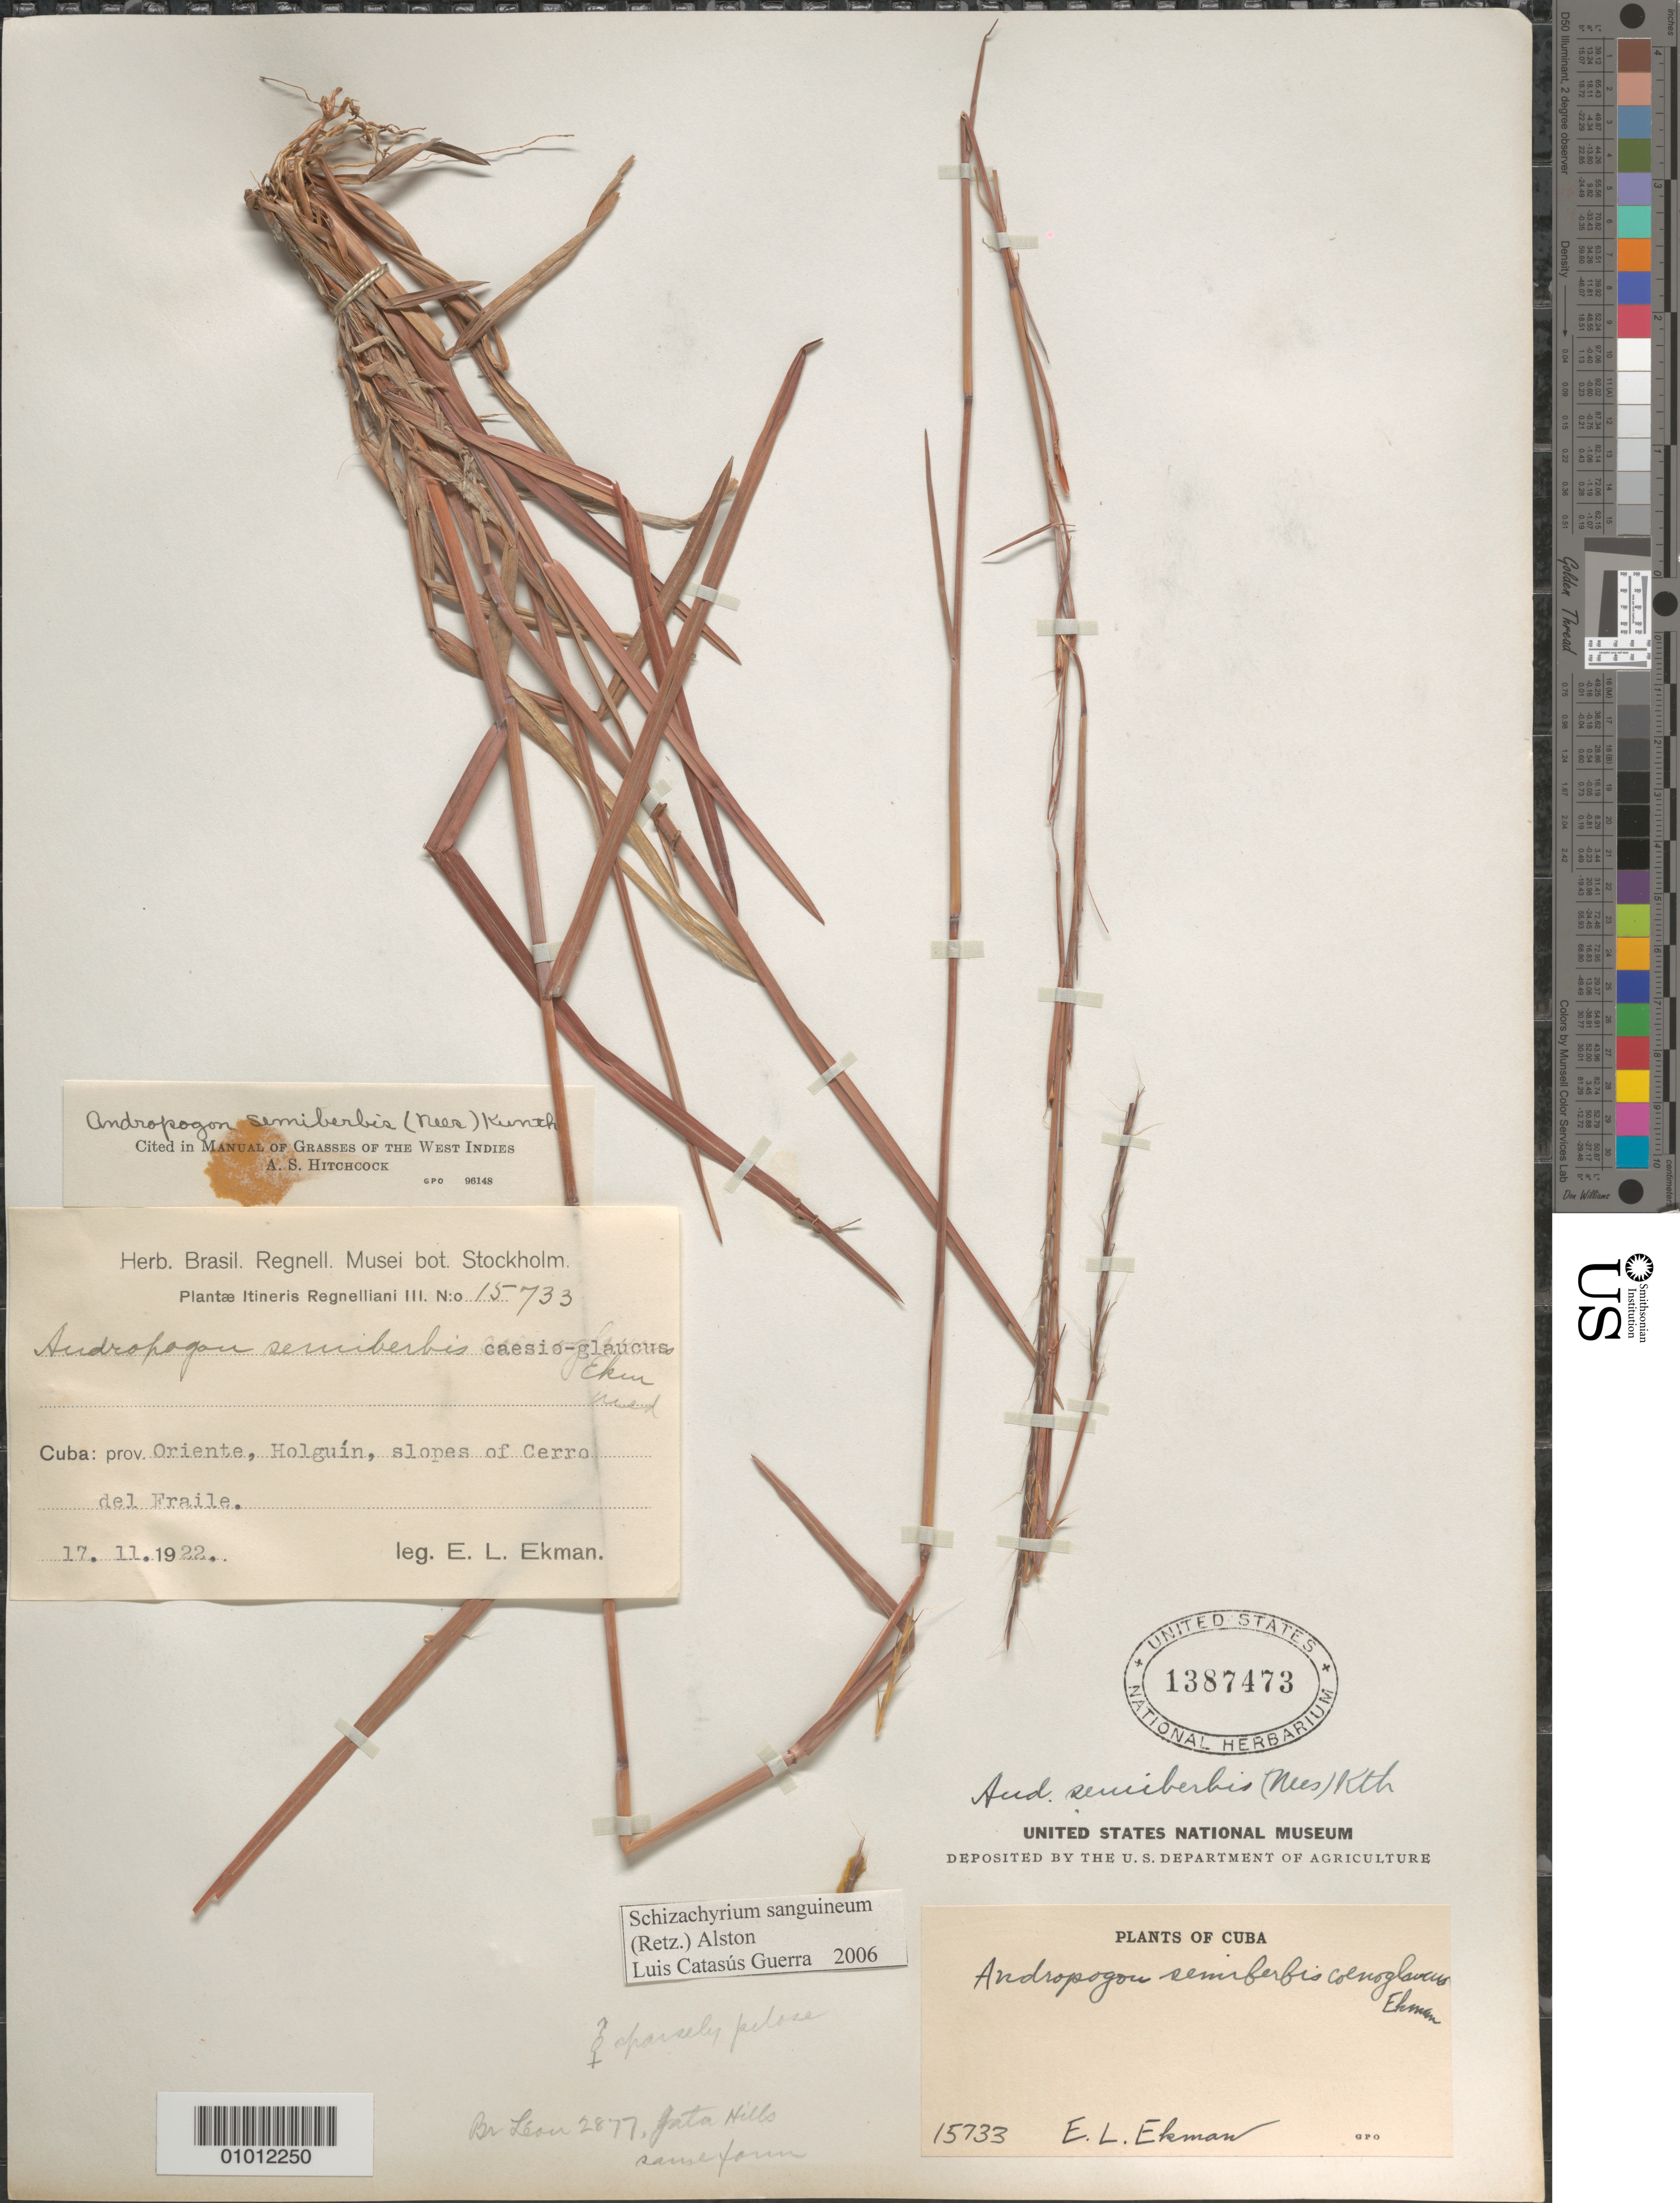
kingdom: Plantae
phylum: Tracheophyta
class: Liliopsida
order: Poales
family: Poaceae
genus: Schizachyrium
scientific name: Schizachyrium sanguineum var. sanguineum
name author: (Retz.) Alston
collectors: E. L. Ekman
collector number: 15733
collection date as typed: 17 Nov 1922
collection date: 1922-11-17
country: Cuba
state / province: Oriente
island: Cuba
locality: Holgun, slopes of Cerro del Fraile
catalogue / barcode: US 1387473